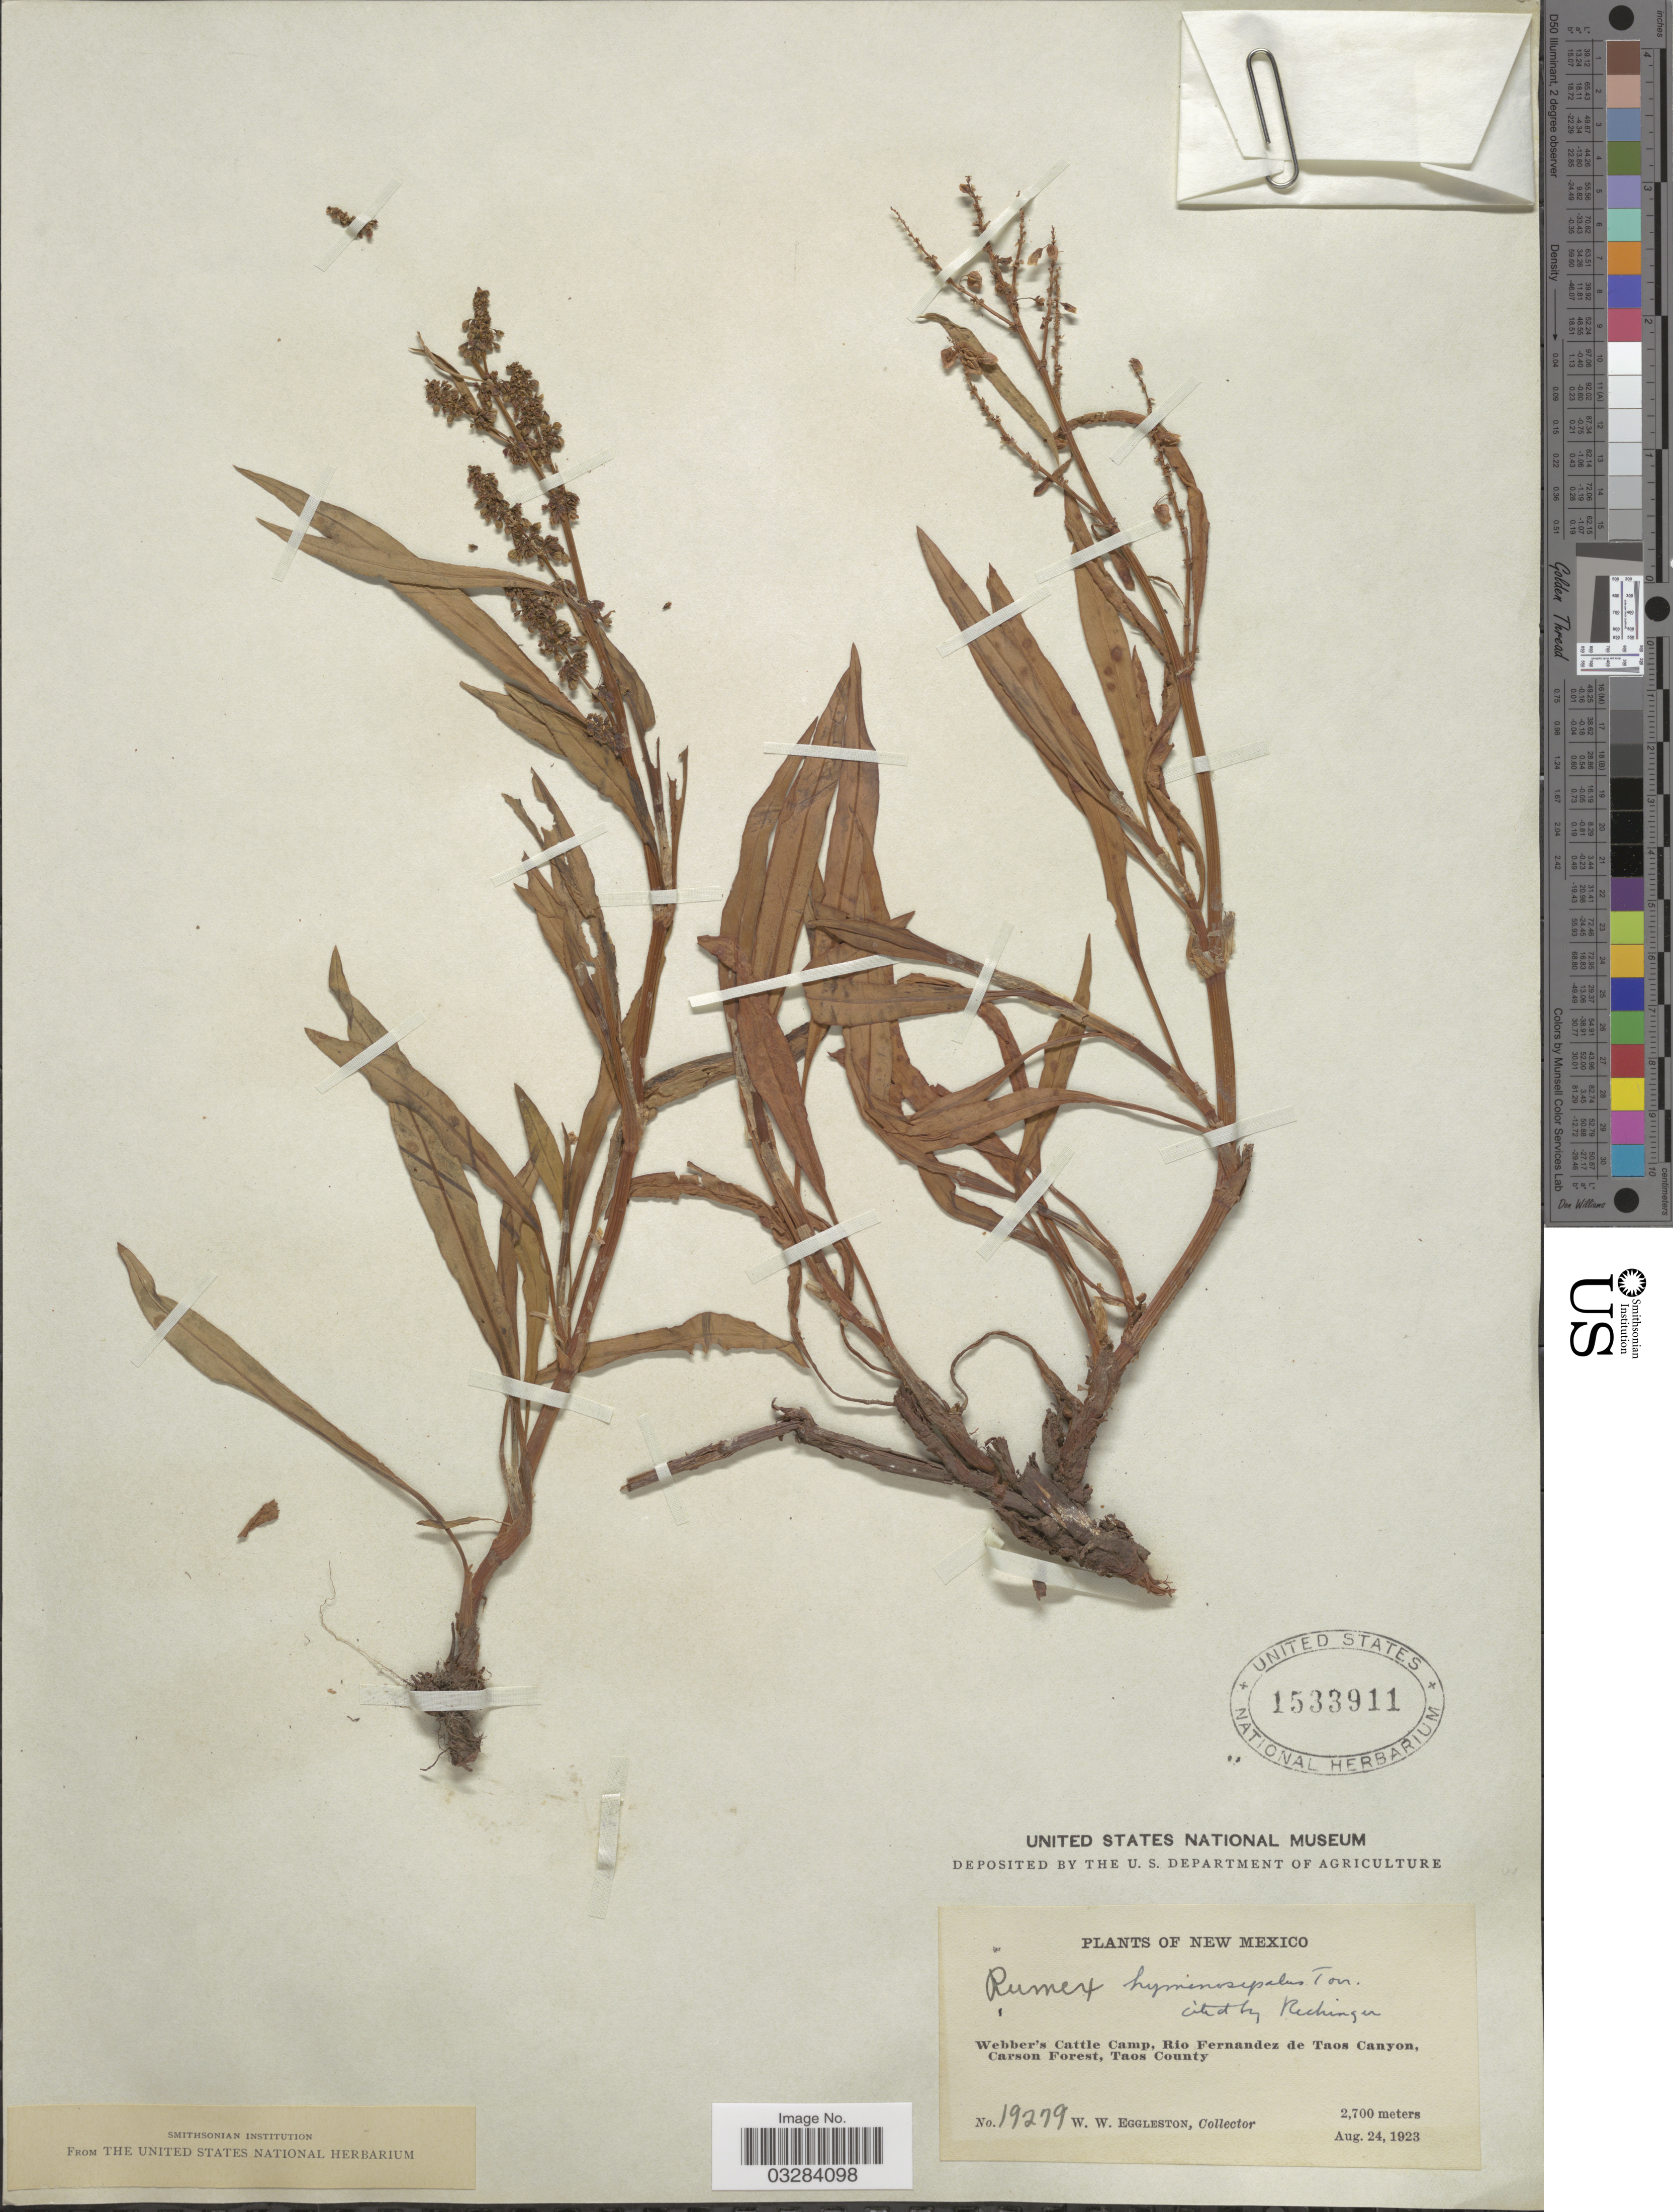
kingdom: Plantae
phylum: Tracheophyta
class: Magnoliopsida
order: Caryophyllales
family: Polygonaceae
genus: Rumex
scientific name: Rumex hymenosepalus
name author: Torr.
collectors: W. W. Eggleston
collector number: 19279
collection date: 1923-08-24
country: United States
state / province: New Mexico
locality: Webber's Cattle Camp, Rio Fernandez de Taos Canyon, Carson Forest, Taos County.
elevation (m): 2700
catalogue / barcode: US 1533911